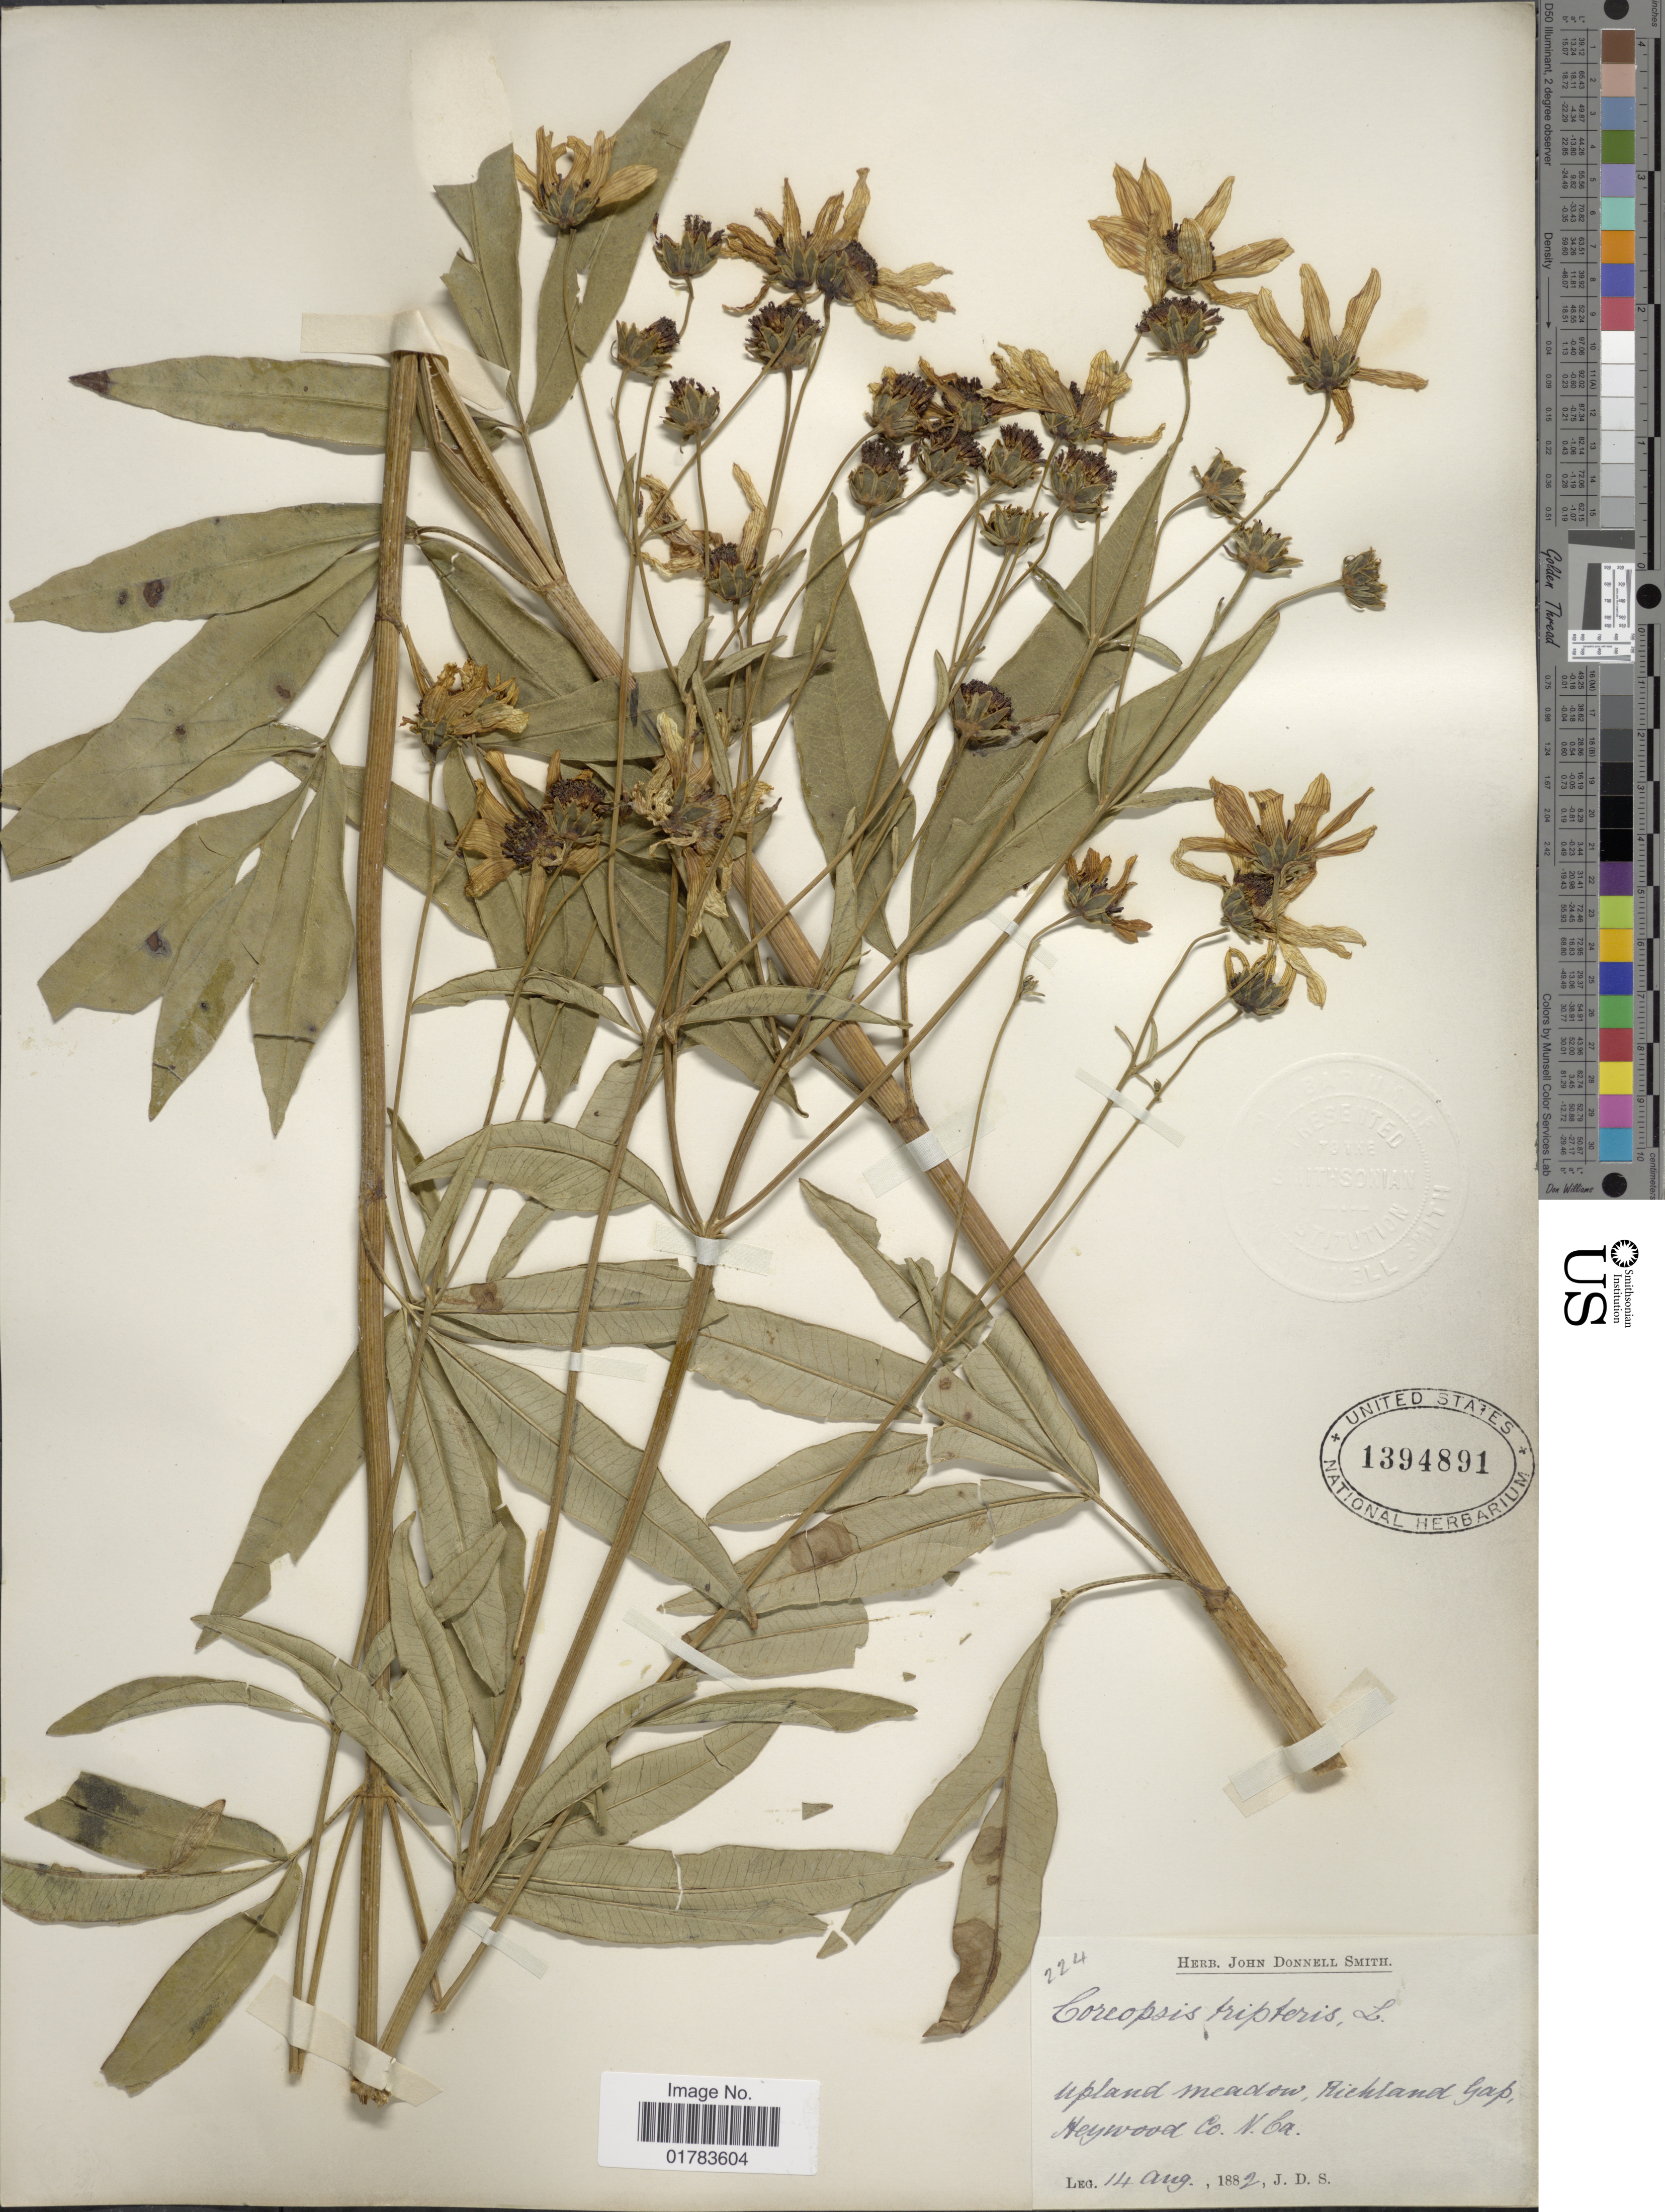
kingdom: Plantae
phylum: Tracheophyta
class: Magnoliopsida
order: Asterales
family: Asteraceae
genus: Coreopsis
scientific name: Coreopsis tripteris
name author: L.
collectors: J. Donnell Smith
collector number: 224?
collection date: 1882-08-14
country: United States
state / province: North Carolina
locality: Upland meadow, Richland Gap, Heywood Co.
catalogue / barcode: US 1394891